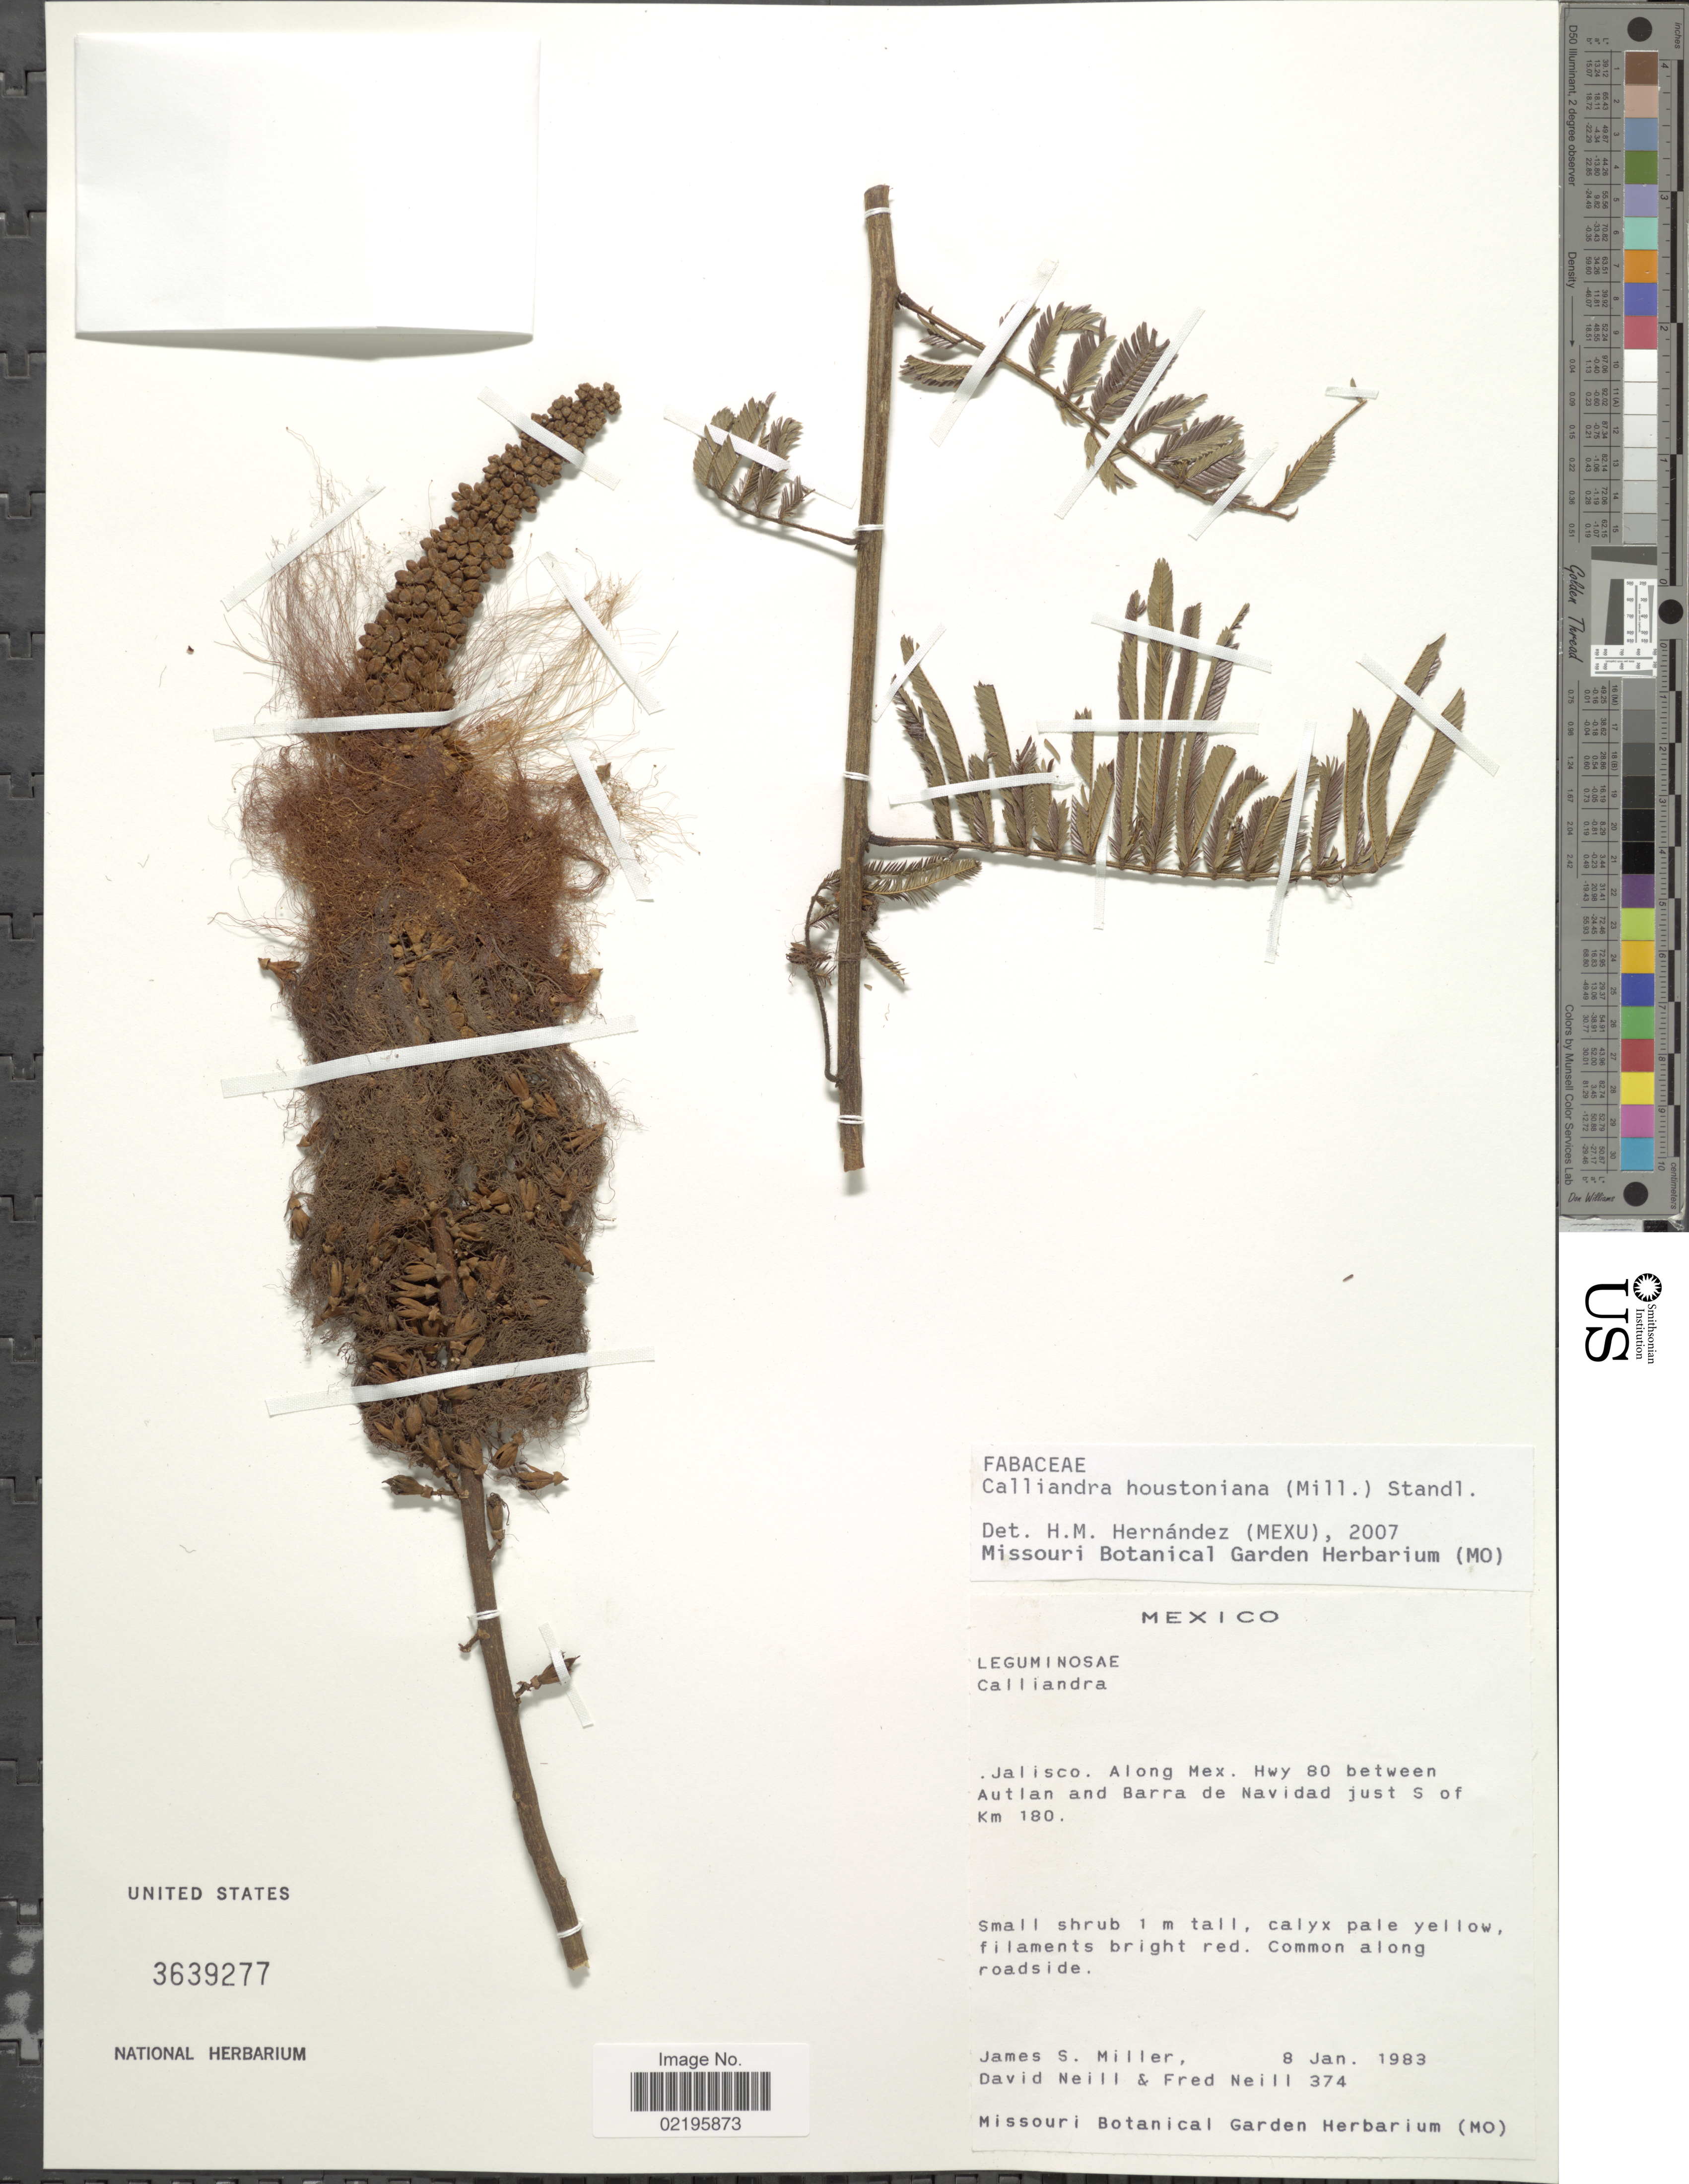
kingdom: Plantae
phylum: Tracheophyta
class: Magnoliopsida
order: Fabales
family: Fabaceae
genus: Calliandra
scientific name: Calliandra houstoniana var. houstoniana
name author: (Mill.) Standl.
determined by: Strong, Mark T., (BOT), Smithsonian Institution - National Museum of Natural History (UNITED STATES)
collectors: J. S. Miller, D. A. Neill & F. Neill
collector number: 374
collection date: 1983-01-08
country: Mexico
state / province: Jalisco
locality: Along Mex. Hwy 80 between Autlan and Barra de Navidad just S of Km 180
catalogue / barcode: US 3639277